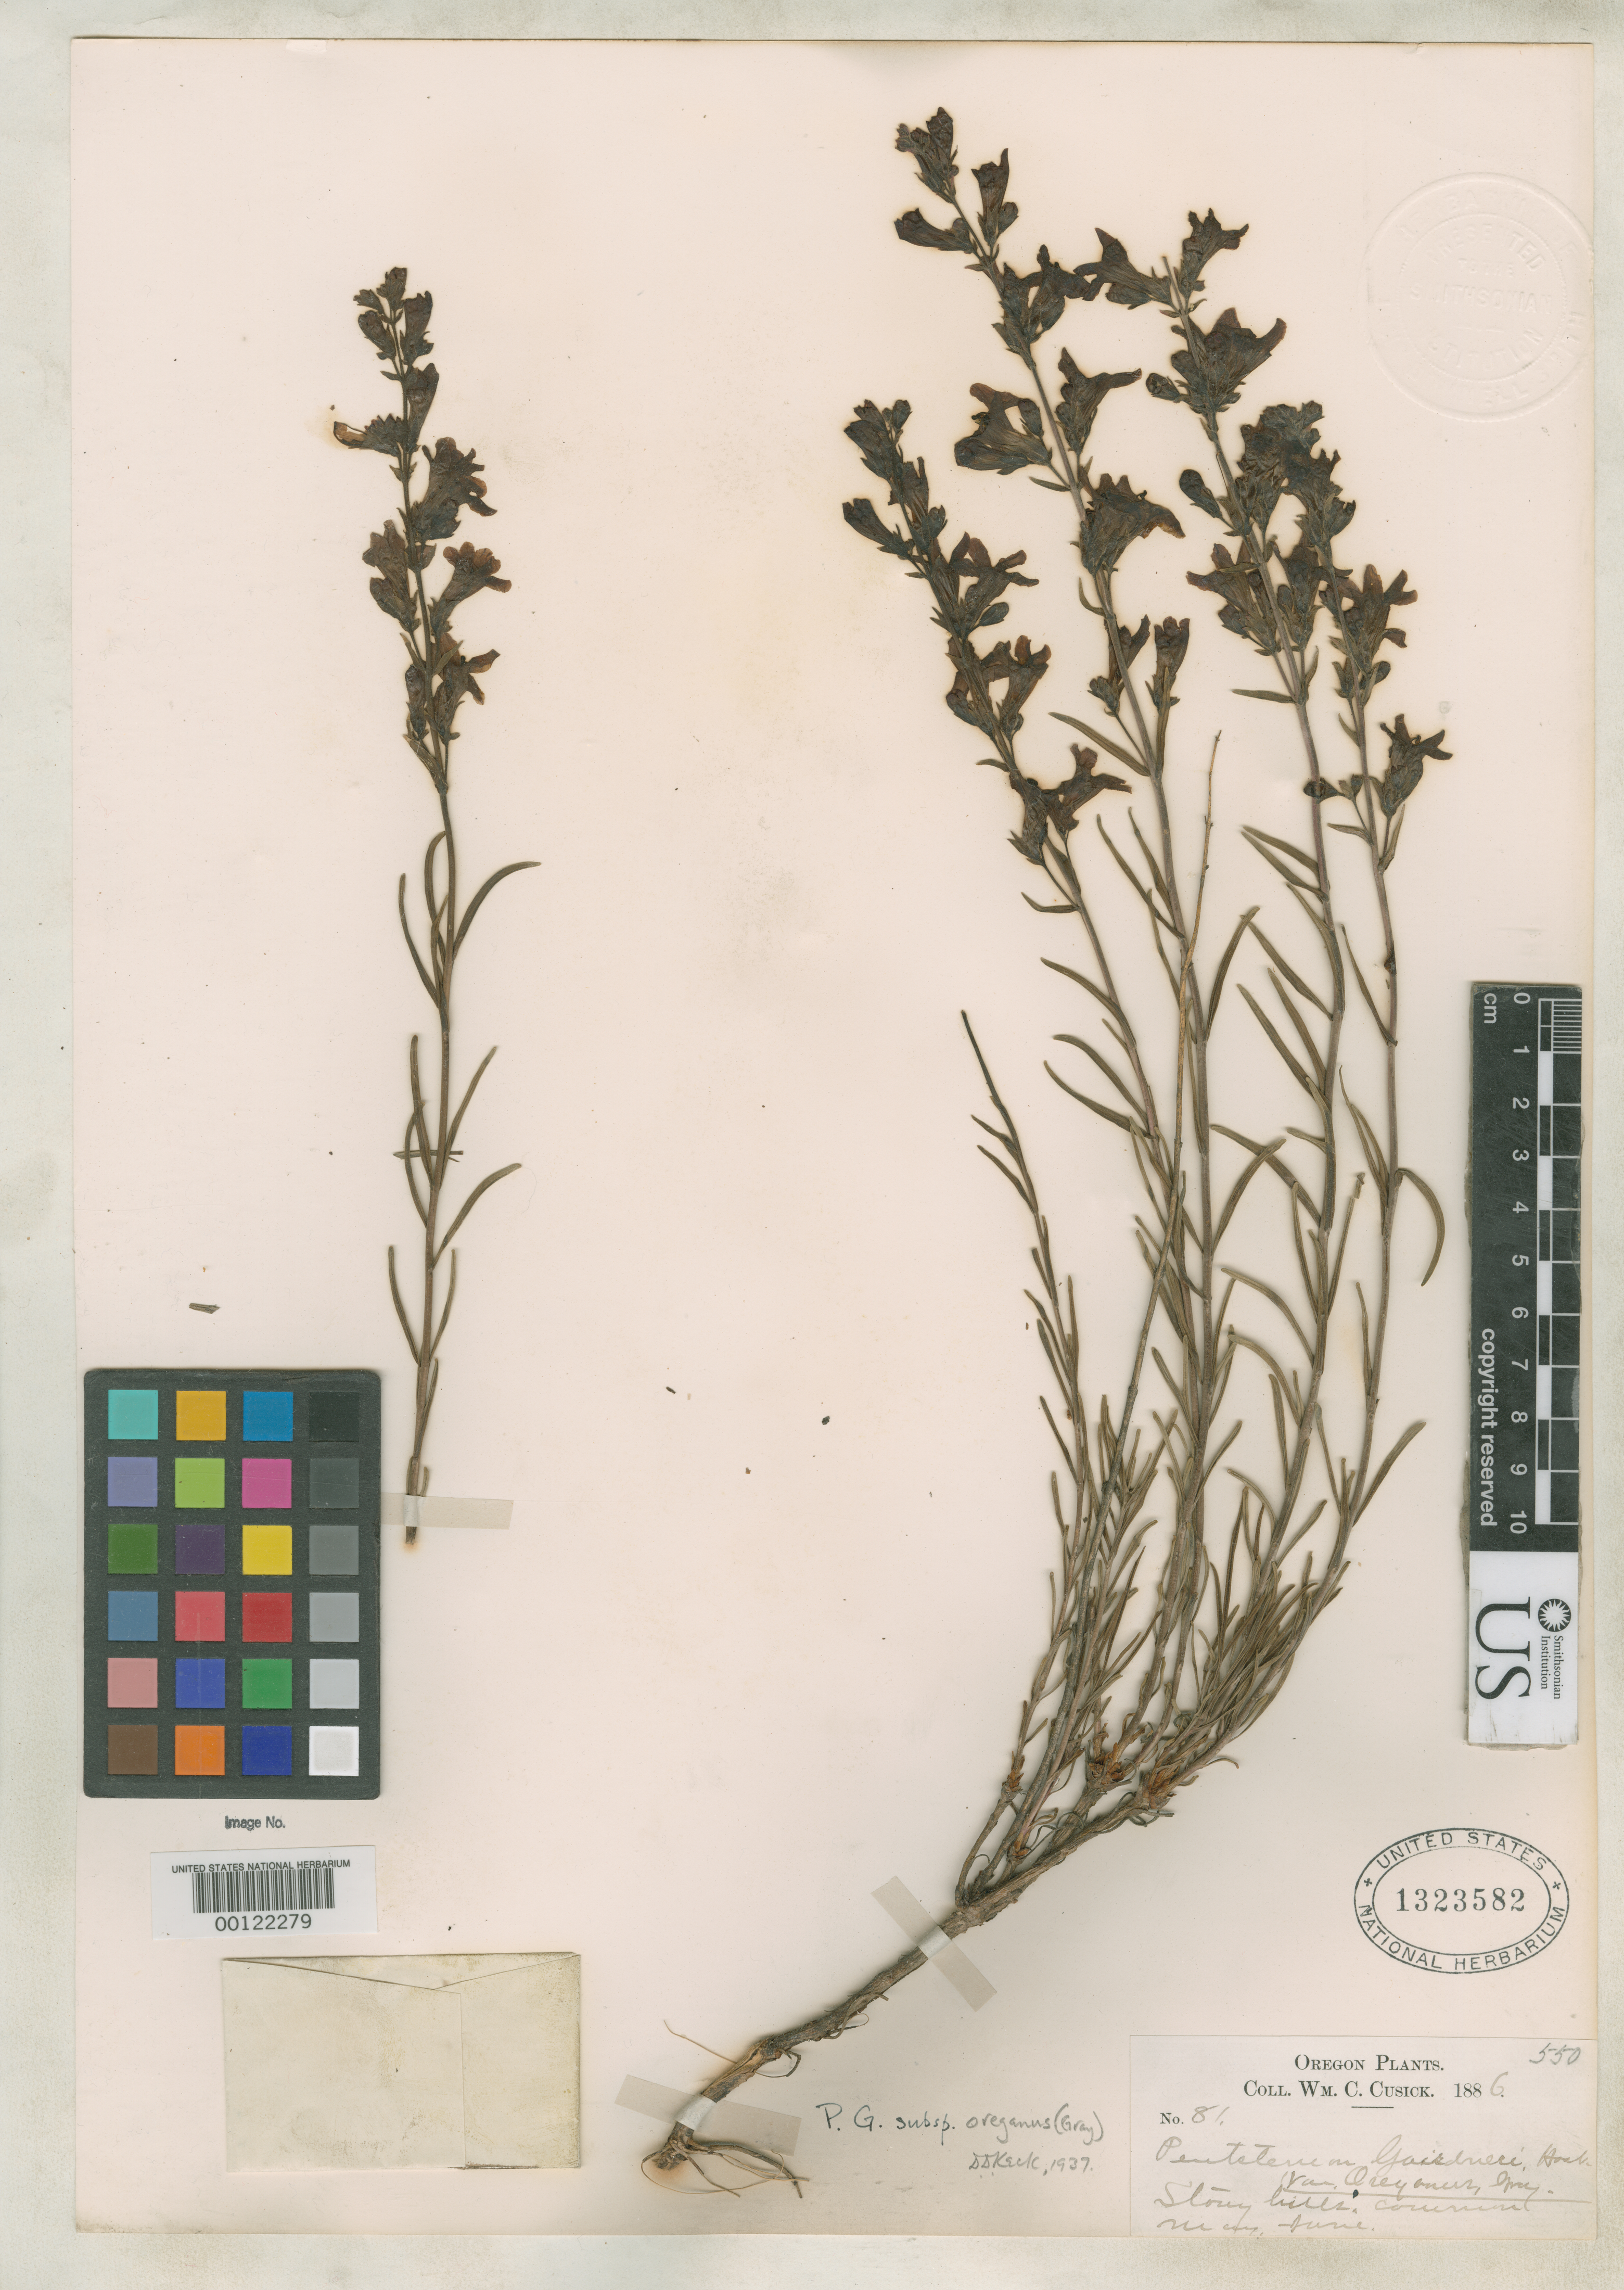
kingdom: Plantae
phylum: Tracheophyta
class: Magnoliopsida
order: Lamiales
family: Plantaginaceae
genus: Penstemon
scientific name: Penstemon gairdneri var. oreganus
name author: A. Gray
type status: Isotype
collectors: W. C. Cusick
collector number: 81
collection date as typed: May 1996 to -- Jun 1886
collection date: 1886-05/1886-06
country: United States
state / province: Oregon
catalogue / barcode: US 1323582